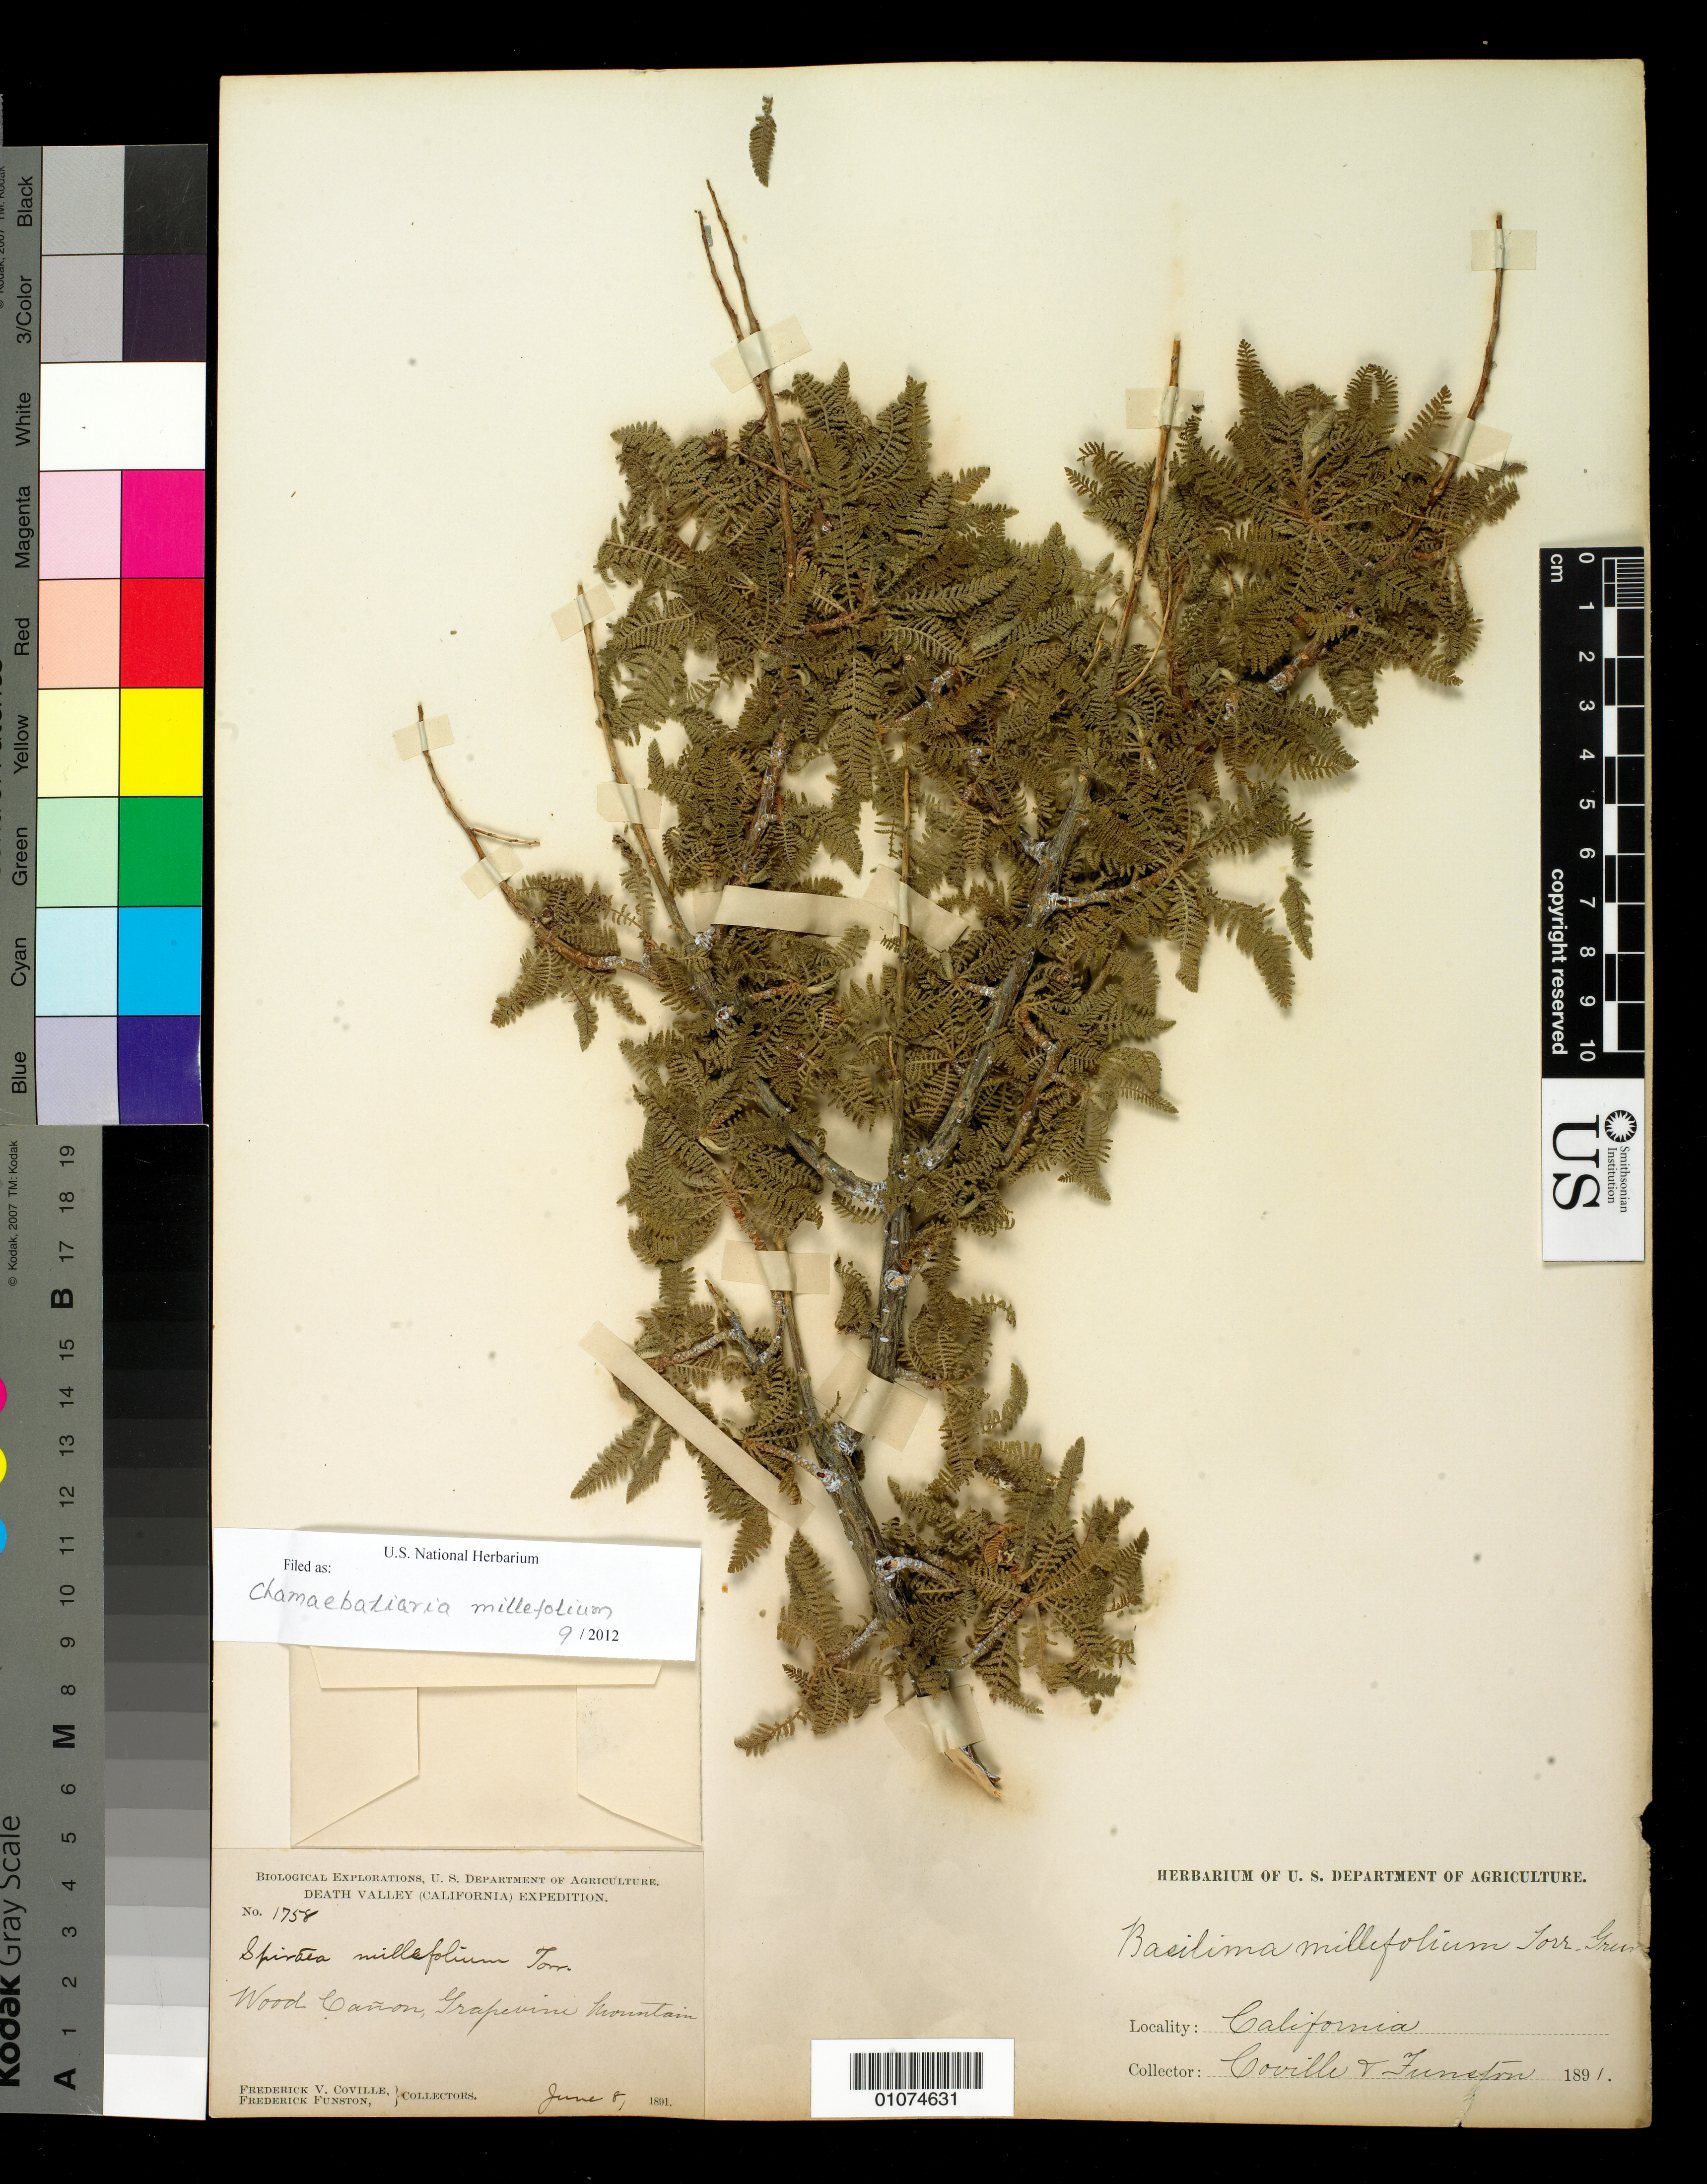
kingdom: Plantae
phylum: Tracheophyta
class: Magnoliopsida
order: Rosales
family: Rosaceae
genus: Chamaebatiaria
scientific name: Chamaebatiaria millefolium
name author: (Torr.) Maxim.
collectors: F. V. Coville & F. Funston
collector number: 1758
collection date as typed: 08 Jun 1891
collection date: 1891-06-08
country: United States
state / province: California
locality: Wood Canyon, Grapevine Mountain